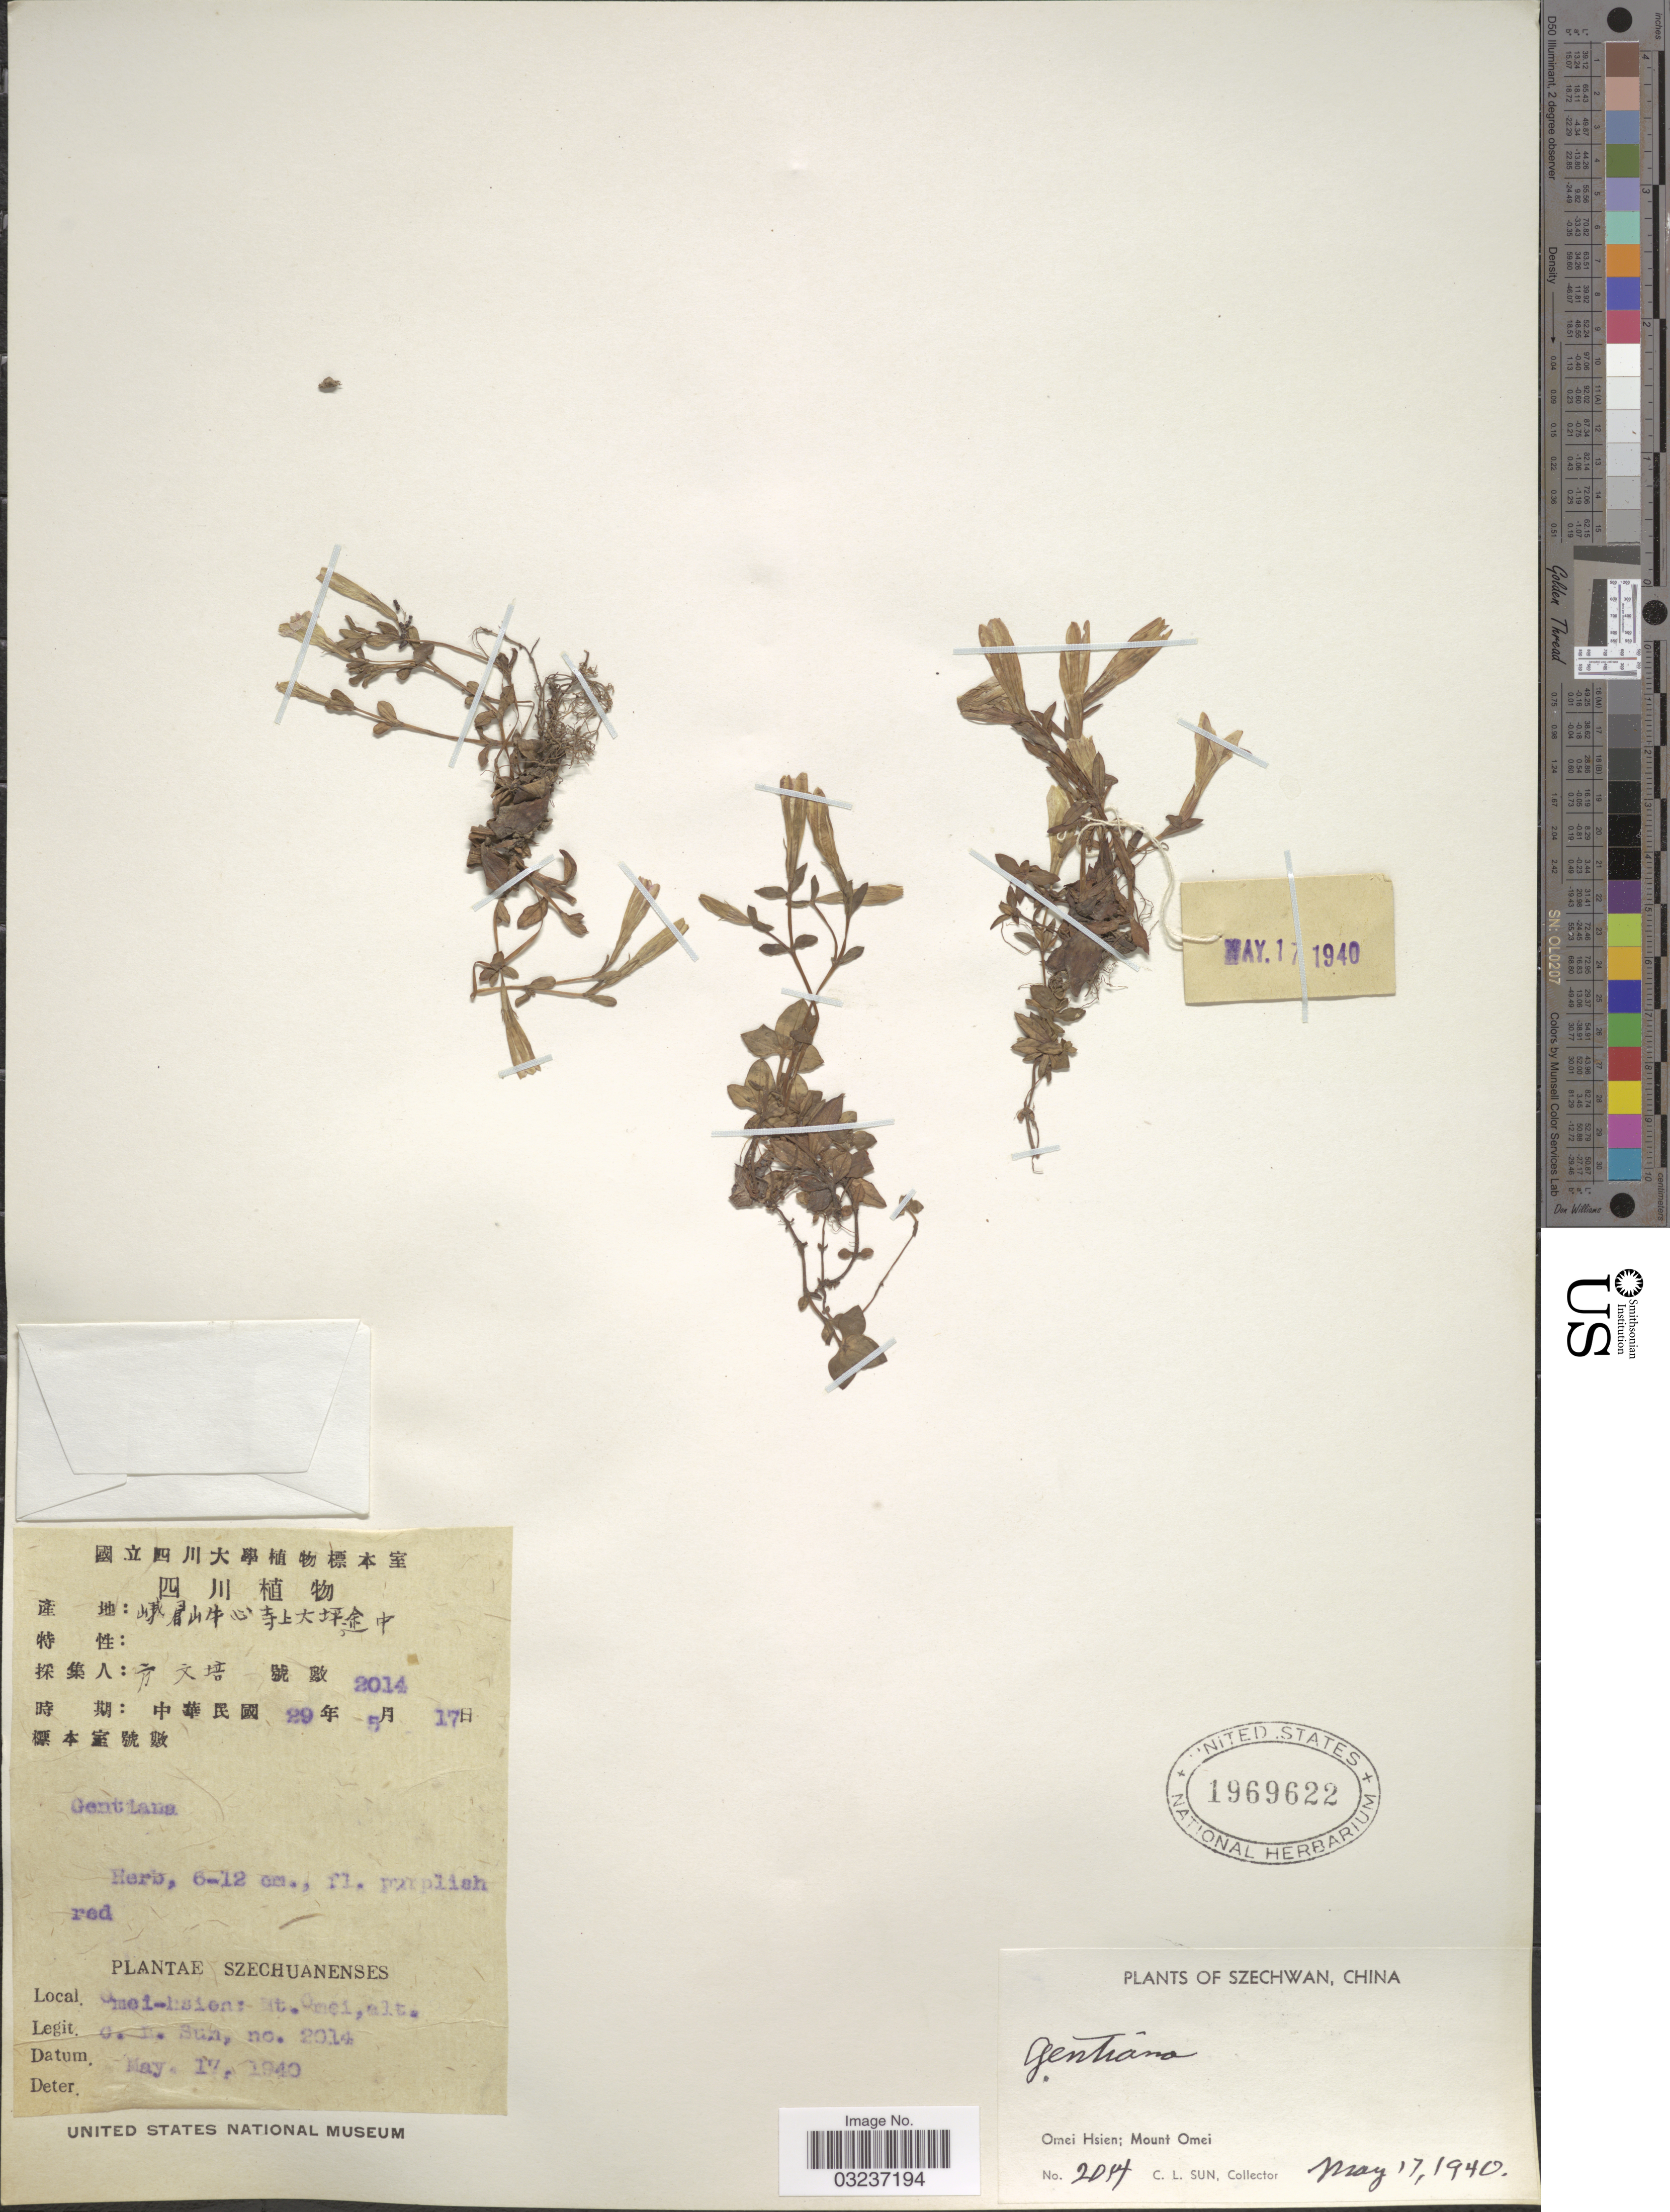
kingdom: Plantae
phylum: Tracheophyta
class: Magnoliopsida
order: Gentianales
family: Gentianaceae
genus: Gentiana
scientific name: Gentiana sp.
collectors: C. Sun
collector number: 2014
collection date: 1940-05-17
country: China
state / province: Sichuan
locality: Szechwan. Omei Hsien; Mount Omei.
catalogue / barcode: US 1969622